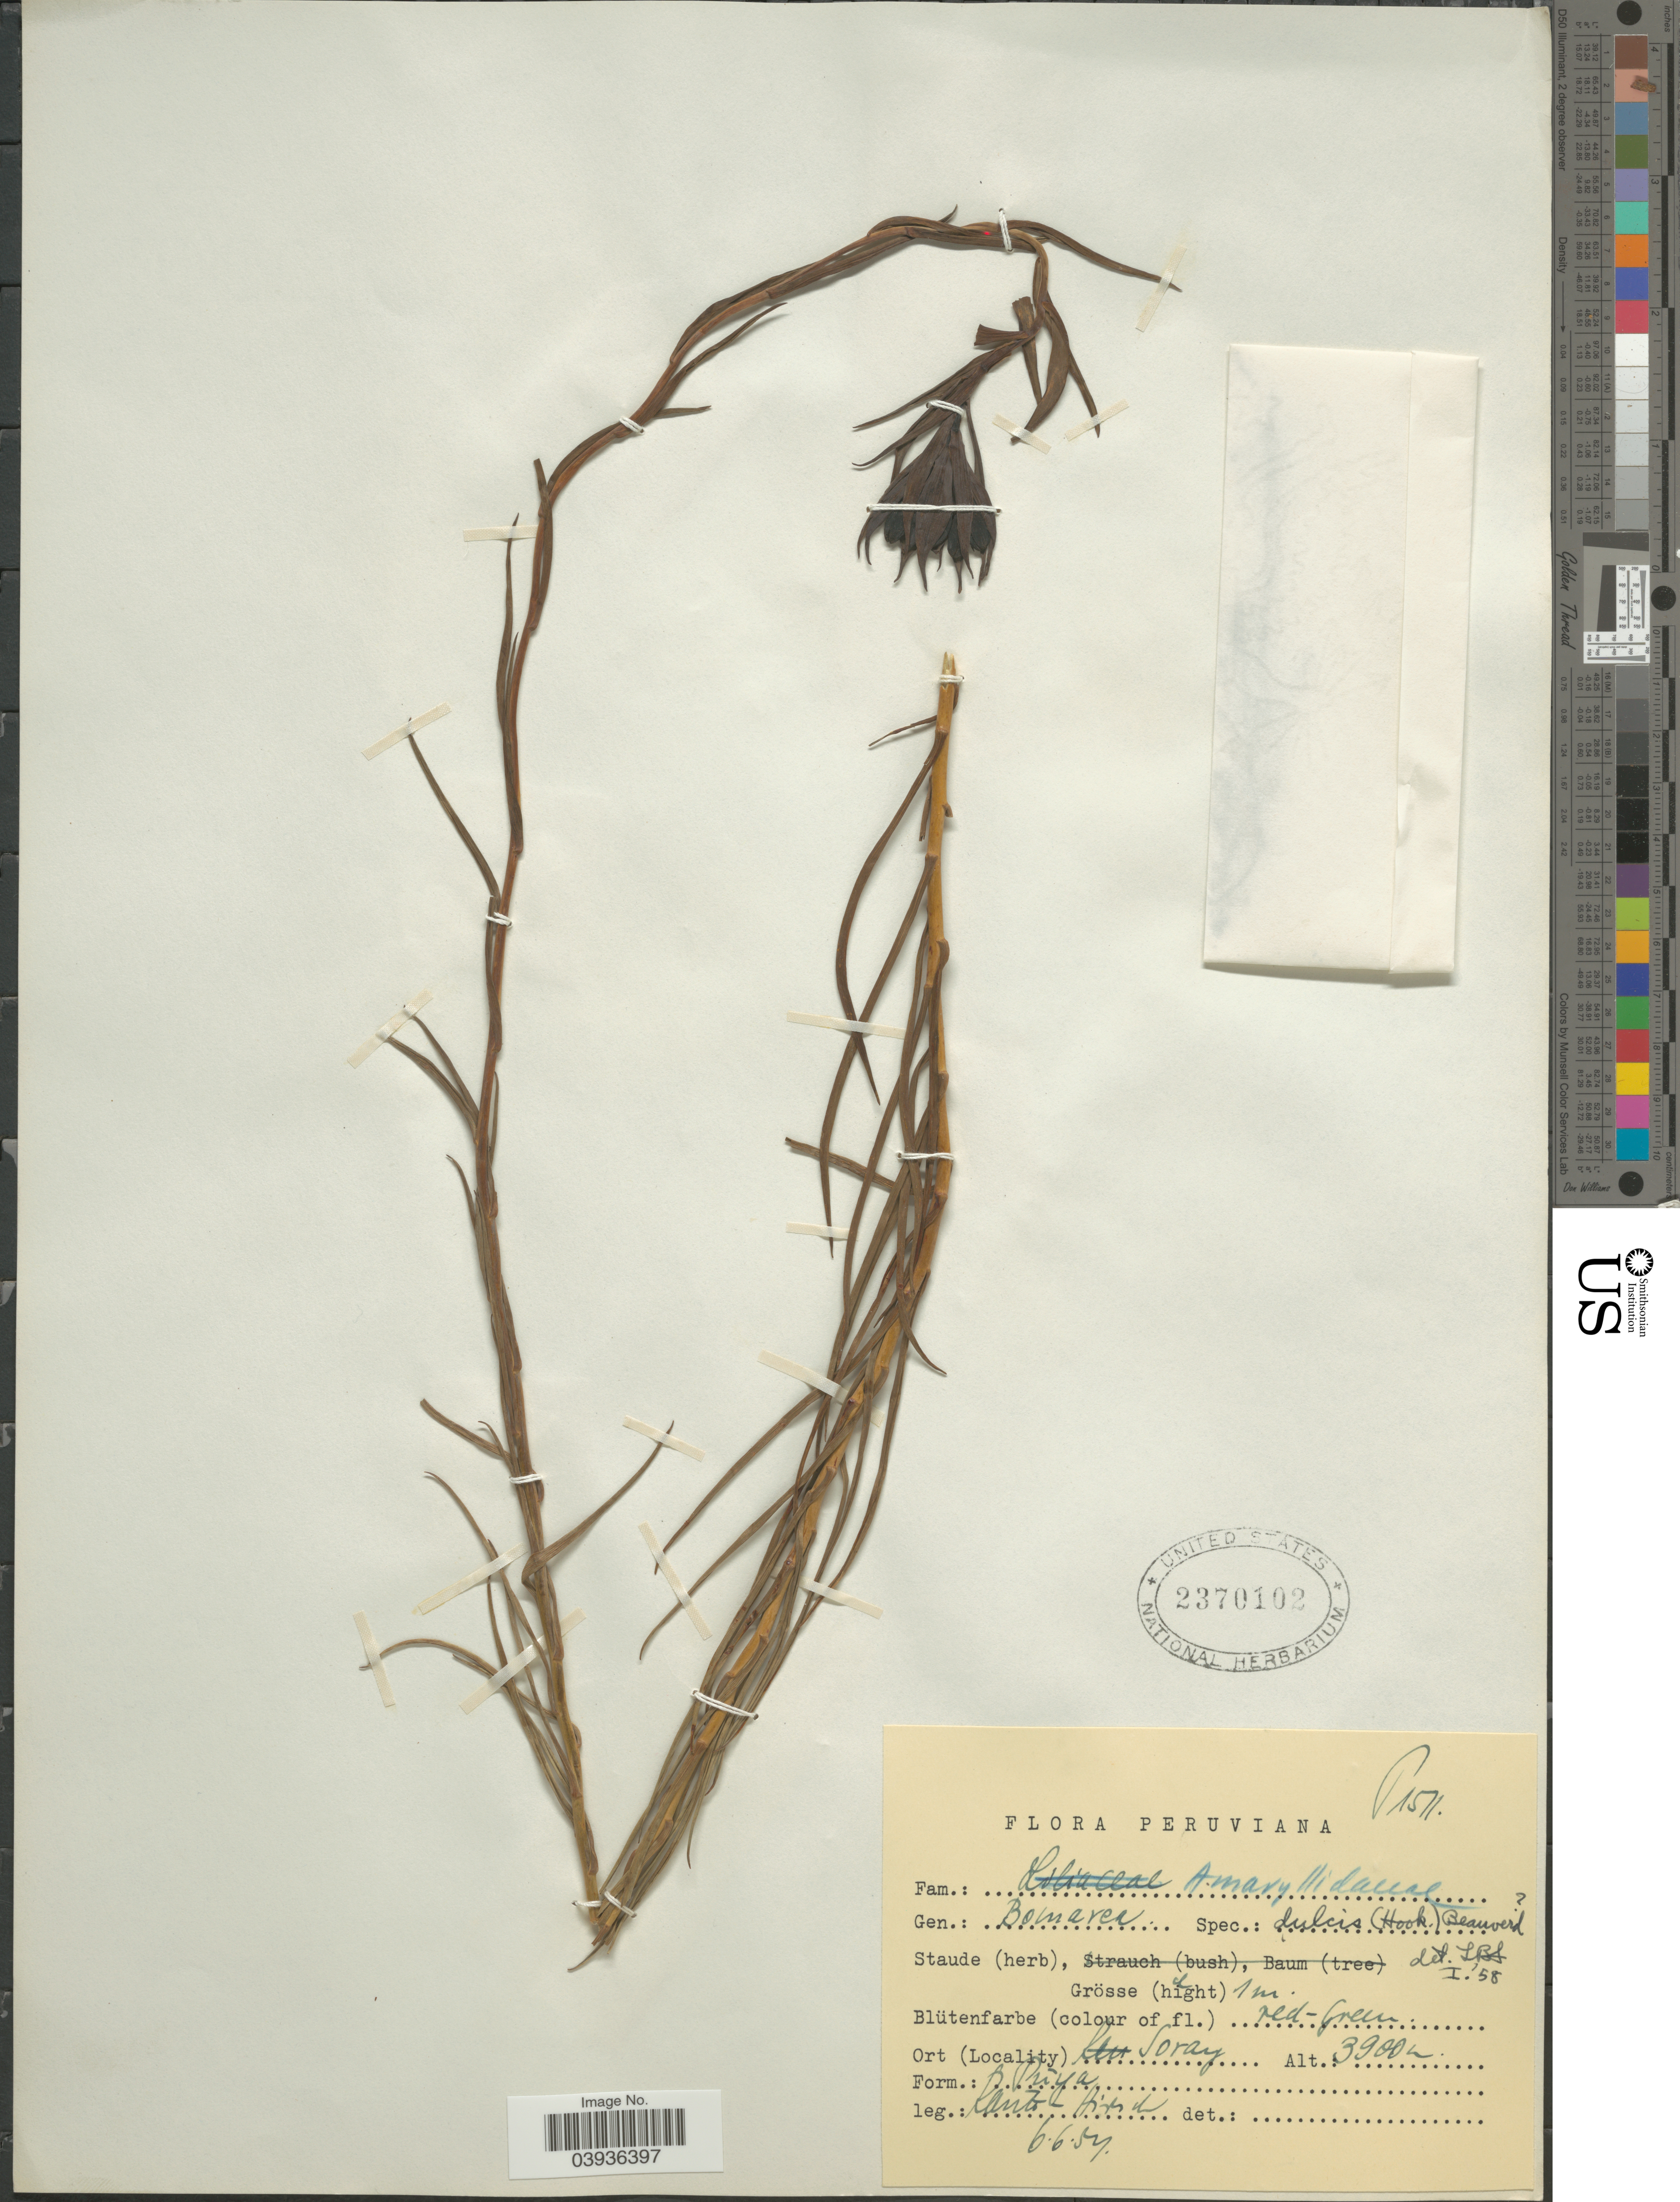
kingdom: Plantae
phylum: Tracheophyta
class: Liliopsida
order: Liliales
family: Alstroemeriaceae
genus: Bomarea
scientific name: Bomarea dulcis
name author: (Hook.) Beauverd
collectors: -. Rauh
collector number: P1511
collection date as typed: Transcribed d/m/y: 6/6/54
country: Peru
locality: Soray.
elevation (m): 3900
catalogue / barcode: US 2370102